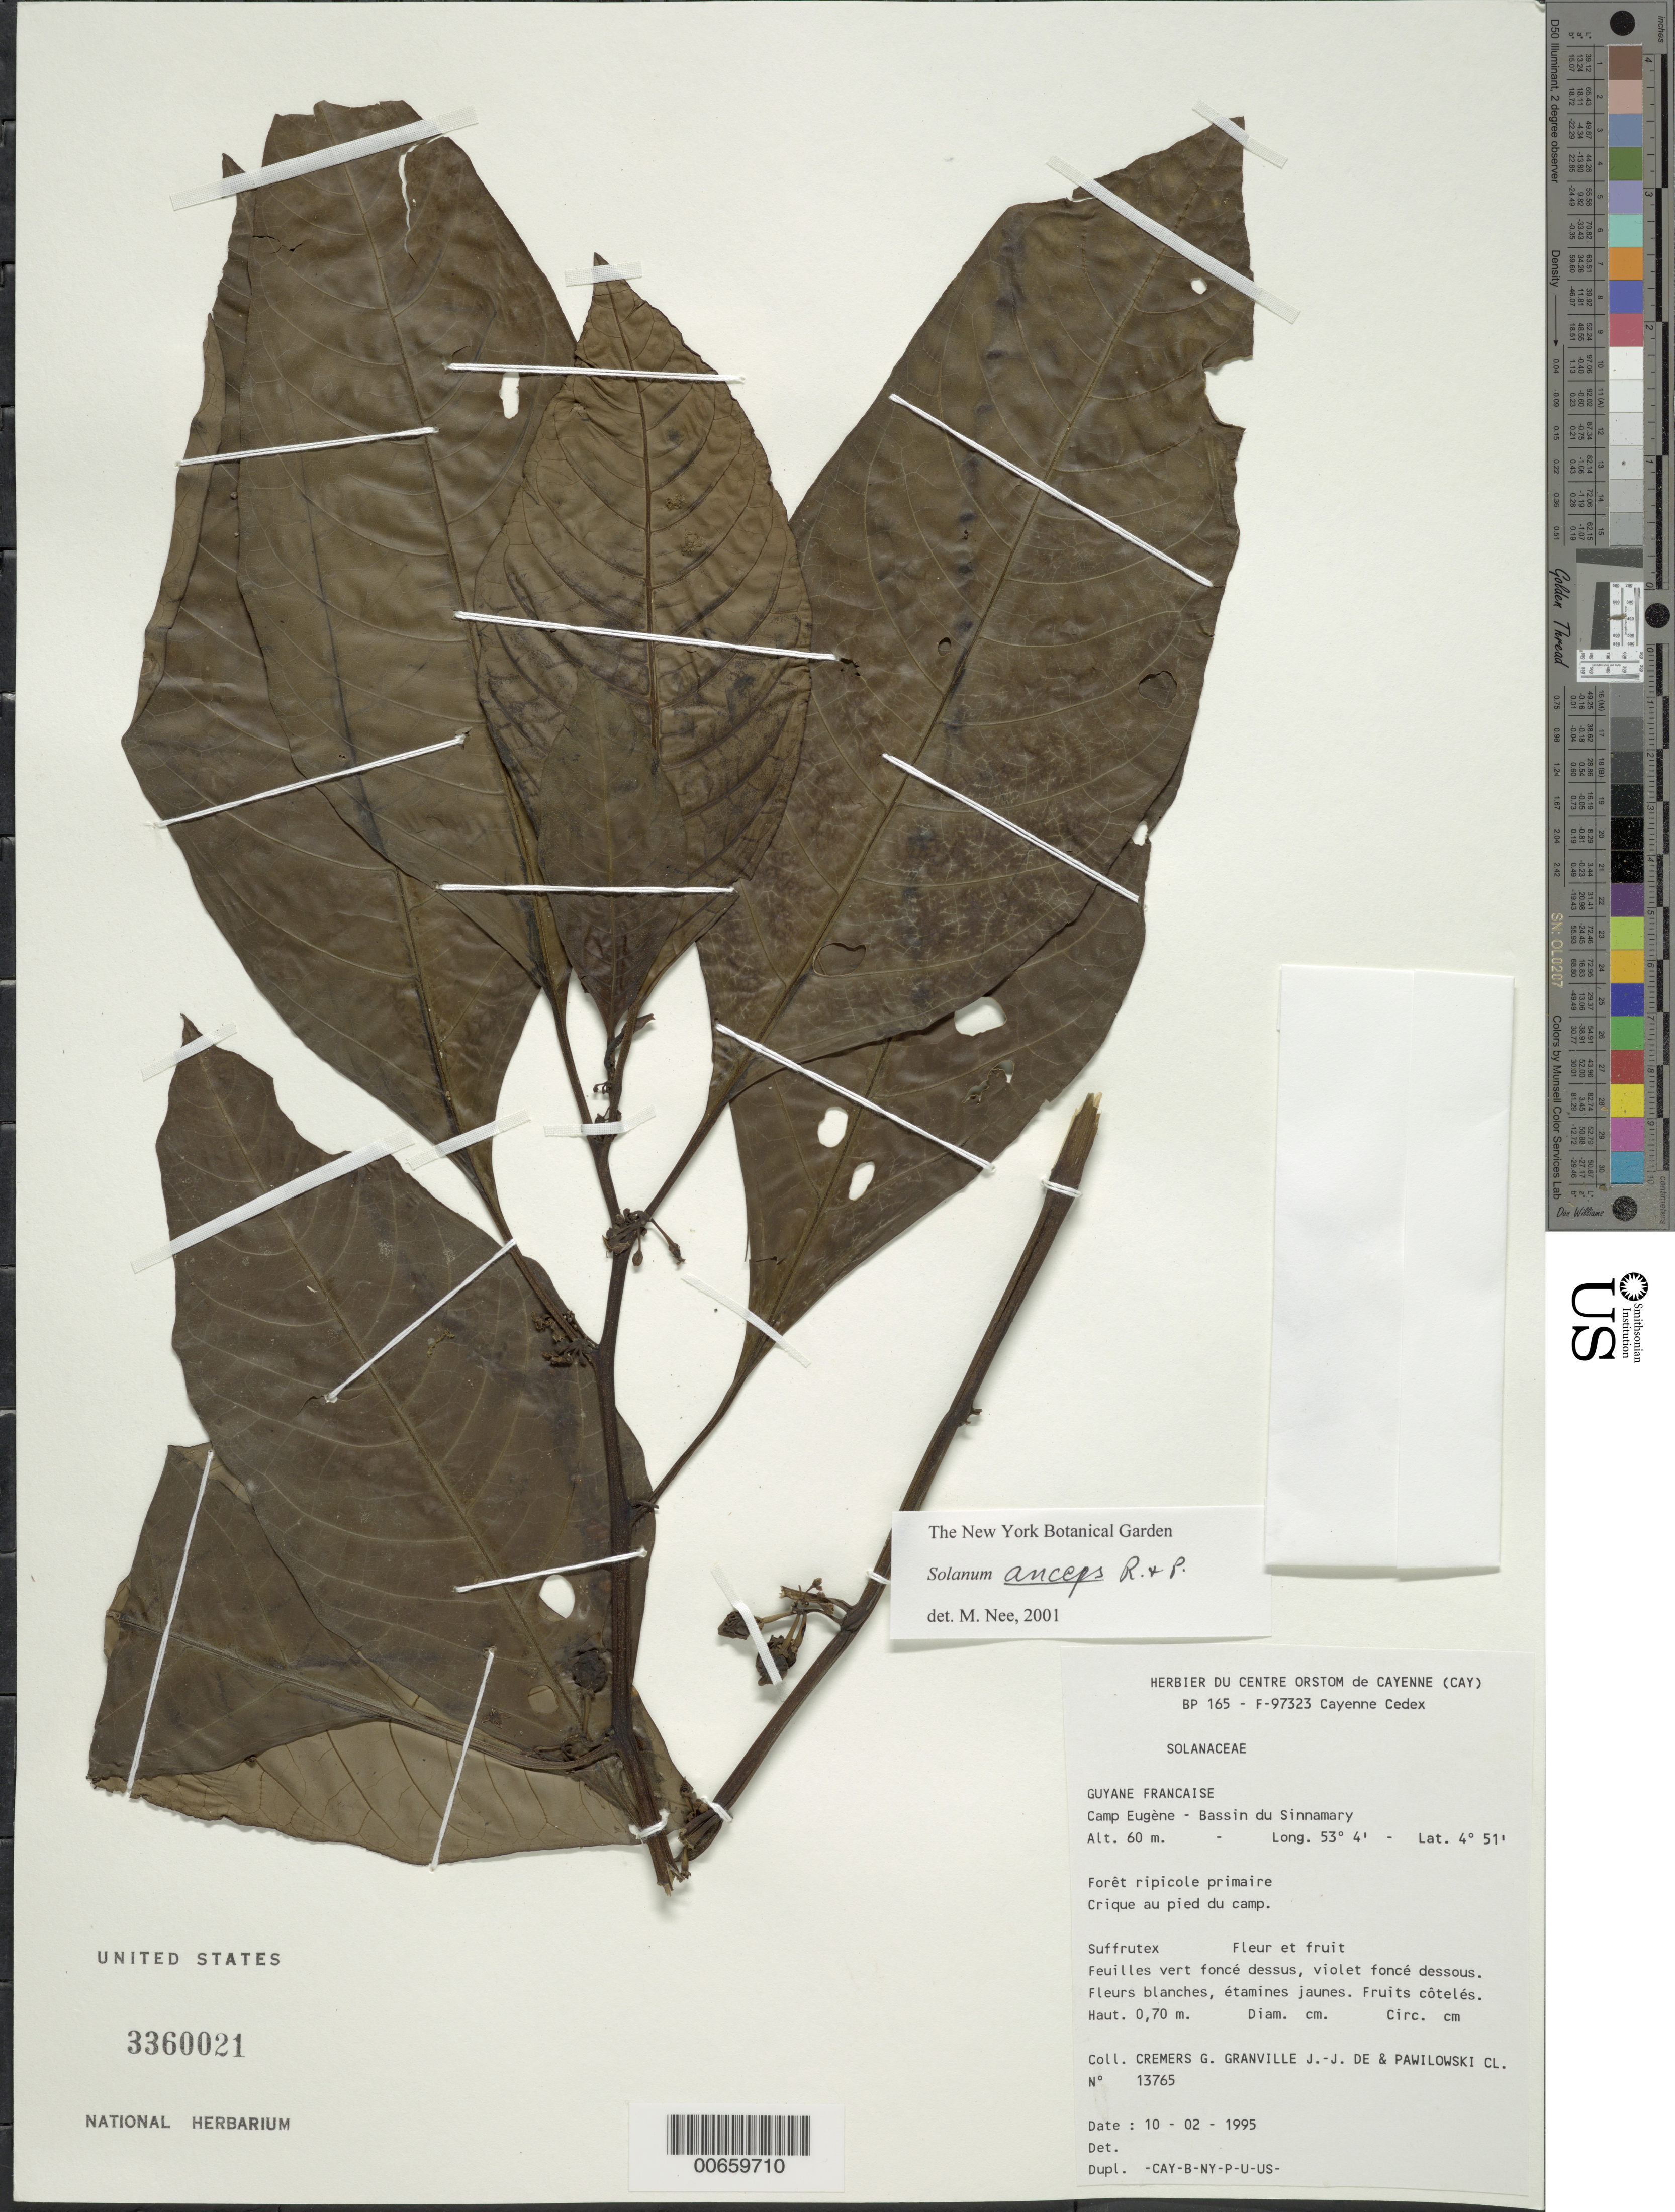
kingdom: Plantae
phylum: Tracheophyta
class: Magnoliopsida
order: Solanales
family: Solanaceae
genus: Solanum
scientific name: Solanum anceps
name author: Ruiz & Pav.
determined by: Nee, Michael H.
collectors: G. Cremers, J.-J. de Granville & C. Pawilowski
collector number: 13765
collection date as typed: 2 Feb 1995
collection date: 1995-02-02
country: French Guiana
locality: Camp Eugène, Bassin du Sinnamary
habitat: primary forest, creek behind camp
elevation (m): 60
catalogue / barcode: US 3360021